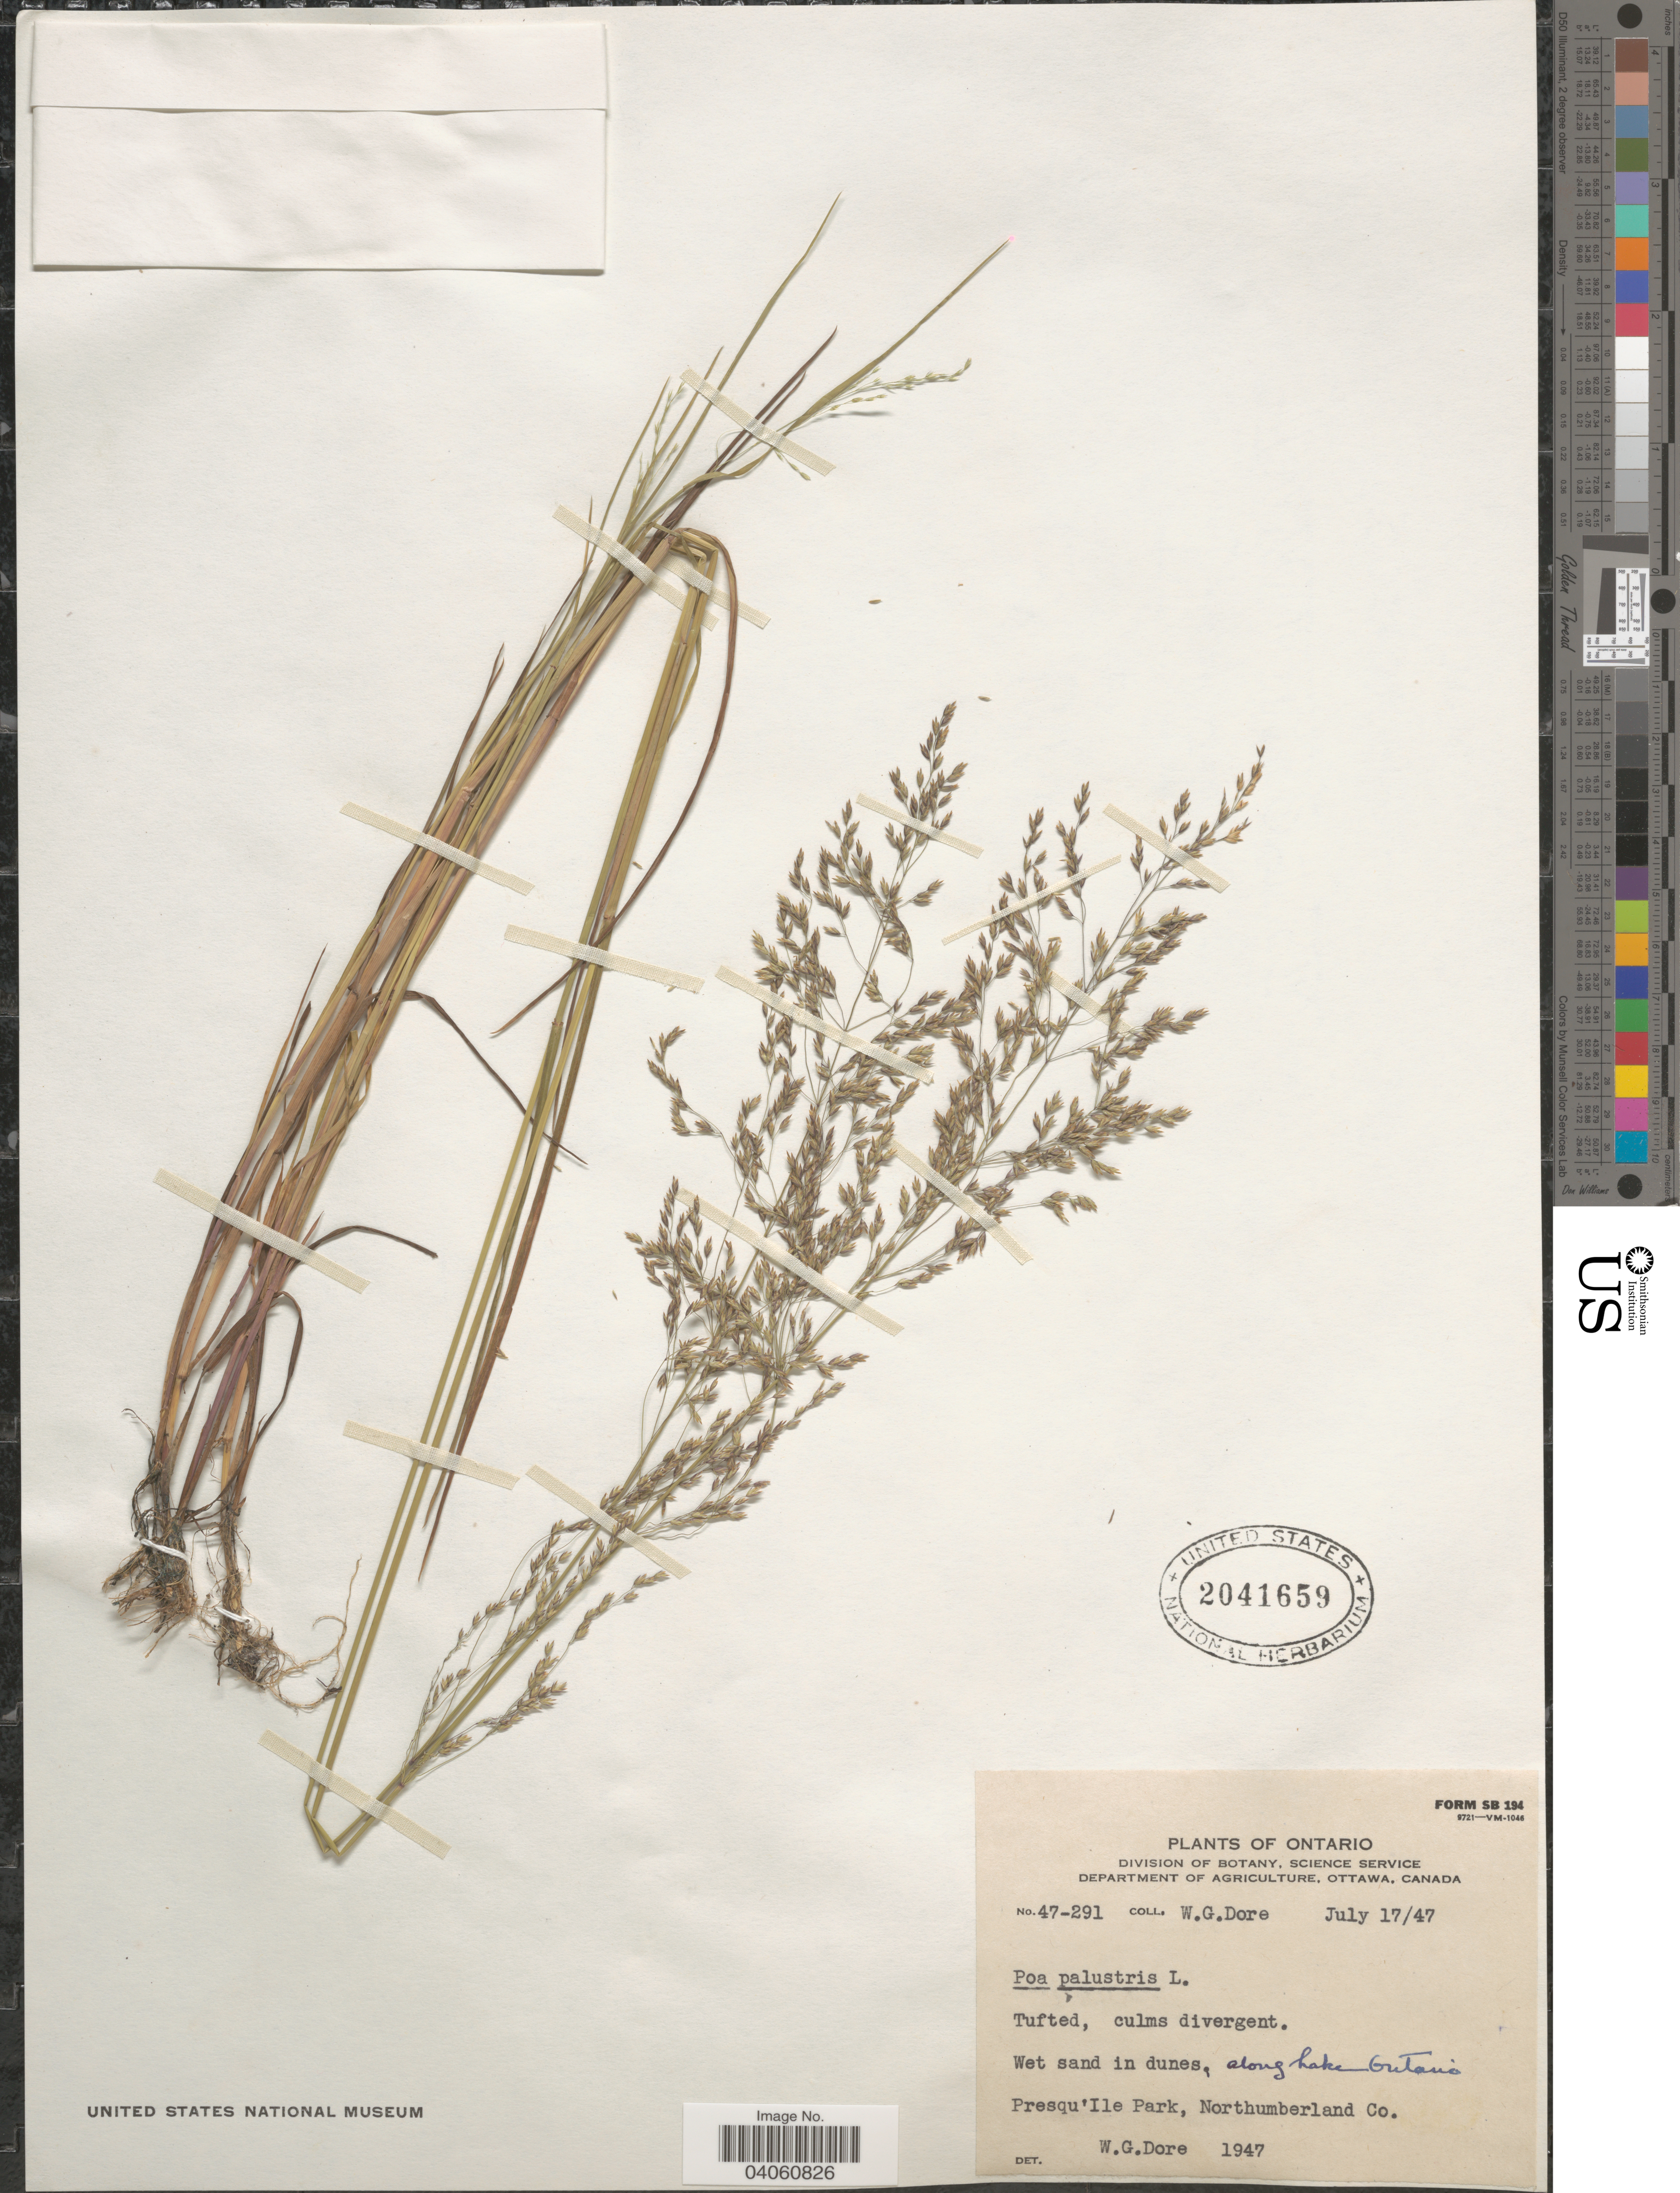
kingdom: Plantae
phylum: Tracheophyta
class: Liliopsida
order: Poales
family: Poaceae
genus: Poa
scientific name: Poa palustris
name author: L.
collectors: W. Dore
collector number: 47-291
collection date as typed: Transcribed d/m/y: 17/7/47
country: Canada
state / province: Ontario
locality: Along Lake Ontario. Presqu'Ile Park, Northumberland Co.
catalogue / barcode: US 2041659